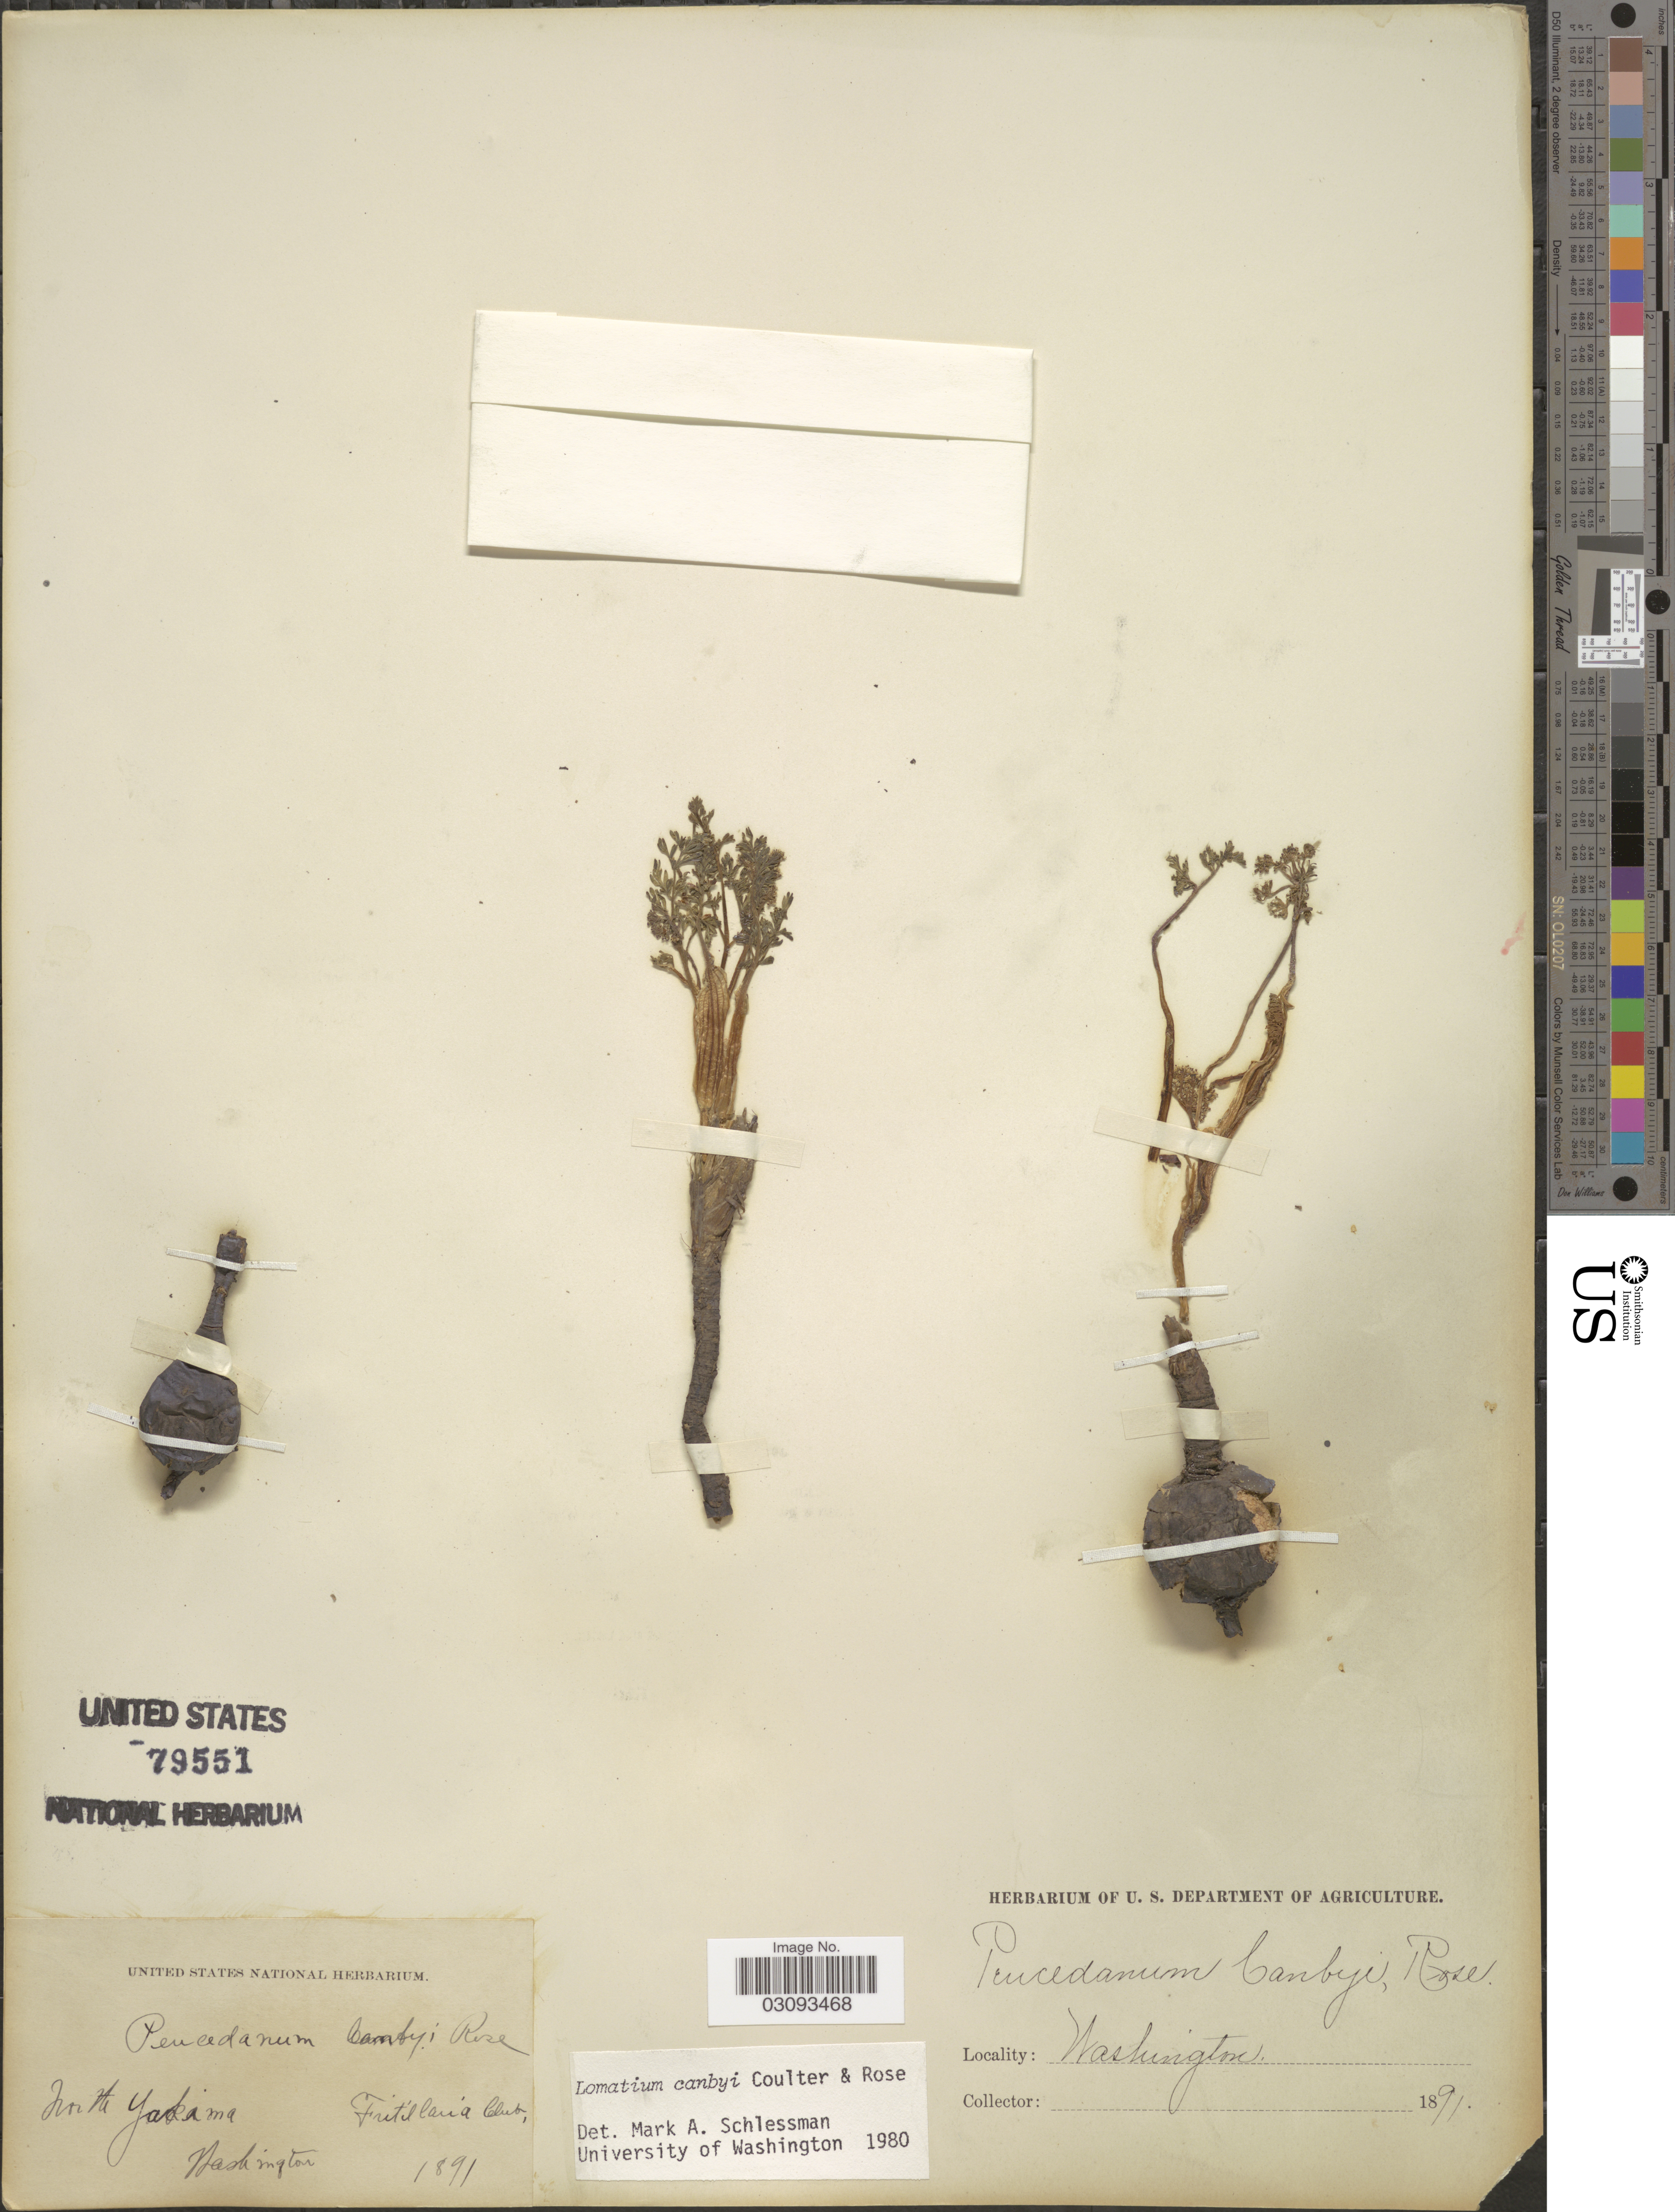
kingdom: Plantae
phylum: Tracheophyta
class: Magnoliopsida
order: Apiales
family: Apiaceae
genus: Lomatium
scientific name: Lomatium canbyi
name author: (J.M. Coult. & Rose) J.M. Coult. & Rose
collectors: ex herb. United States National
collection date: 1891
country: United States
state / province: Washington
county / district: Yakima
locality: North Yakima. Fritillaria Club.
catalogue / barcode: US 79551